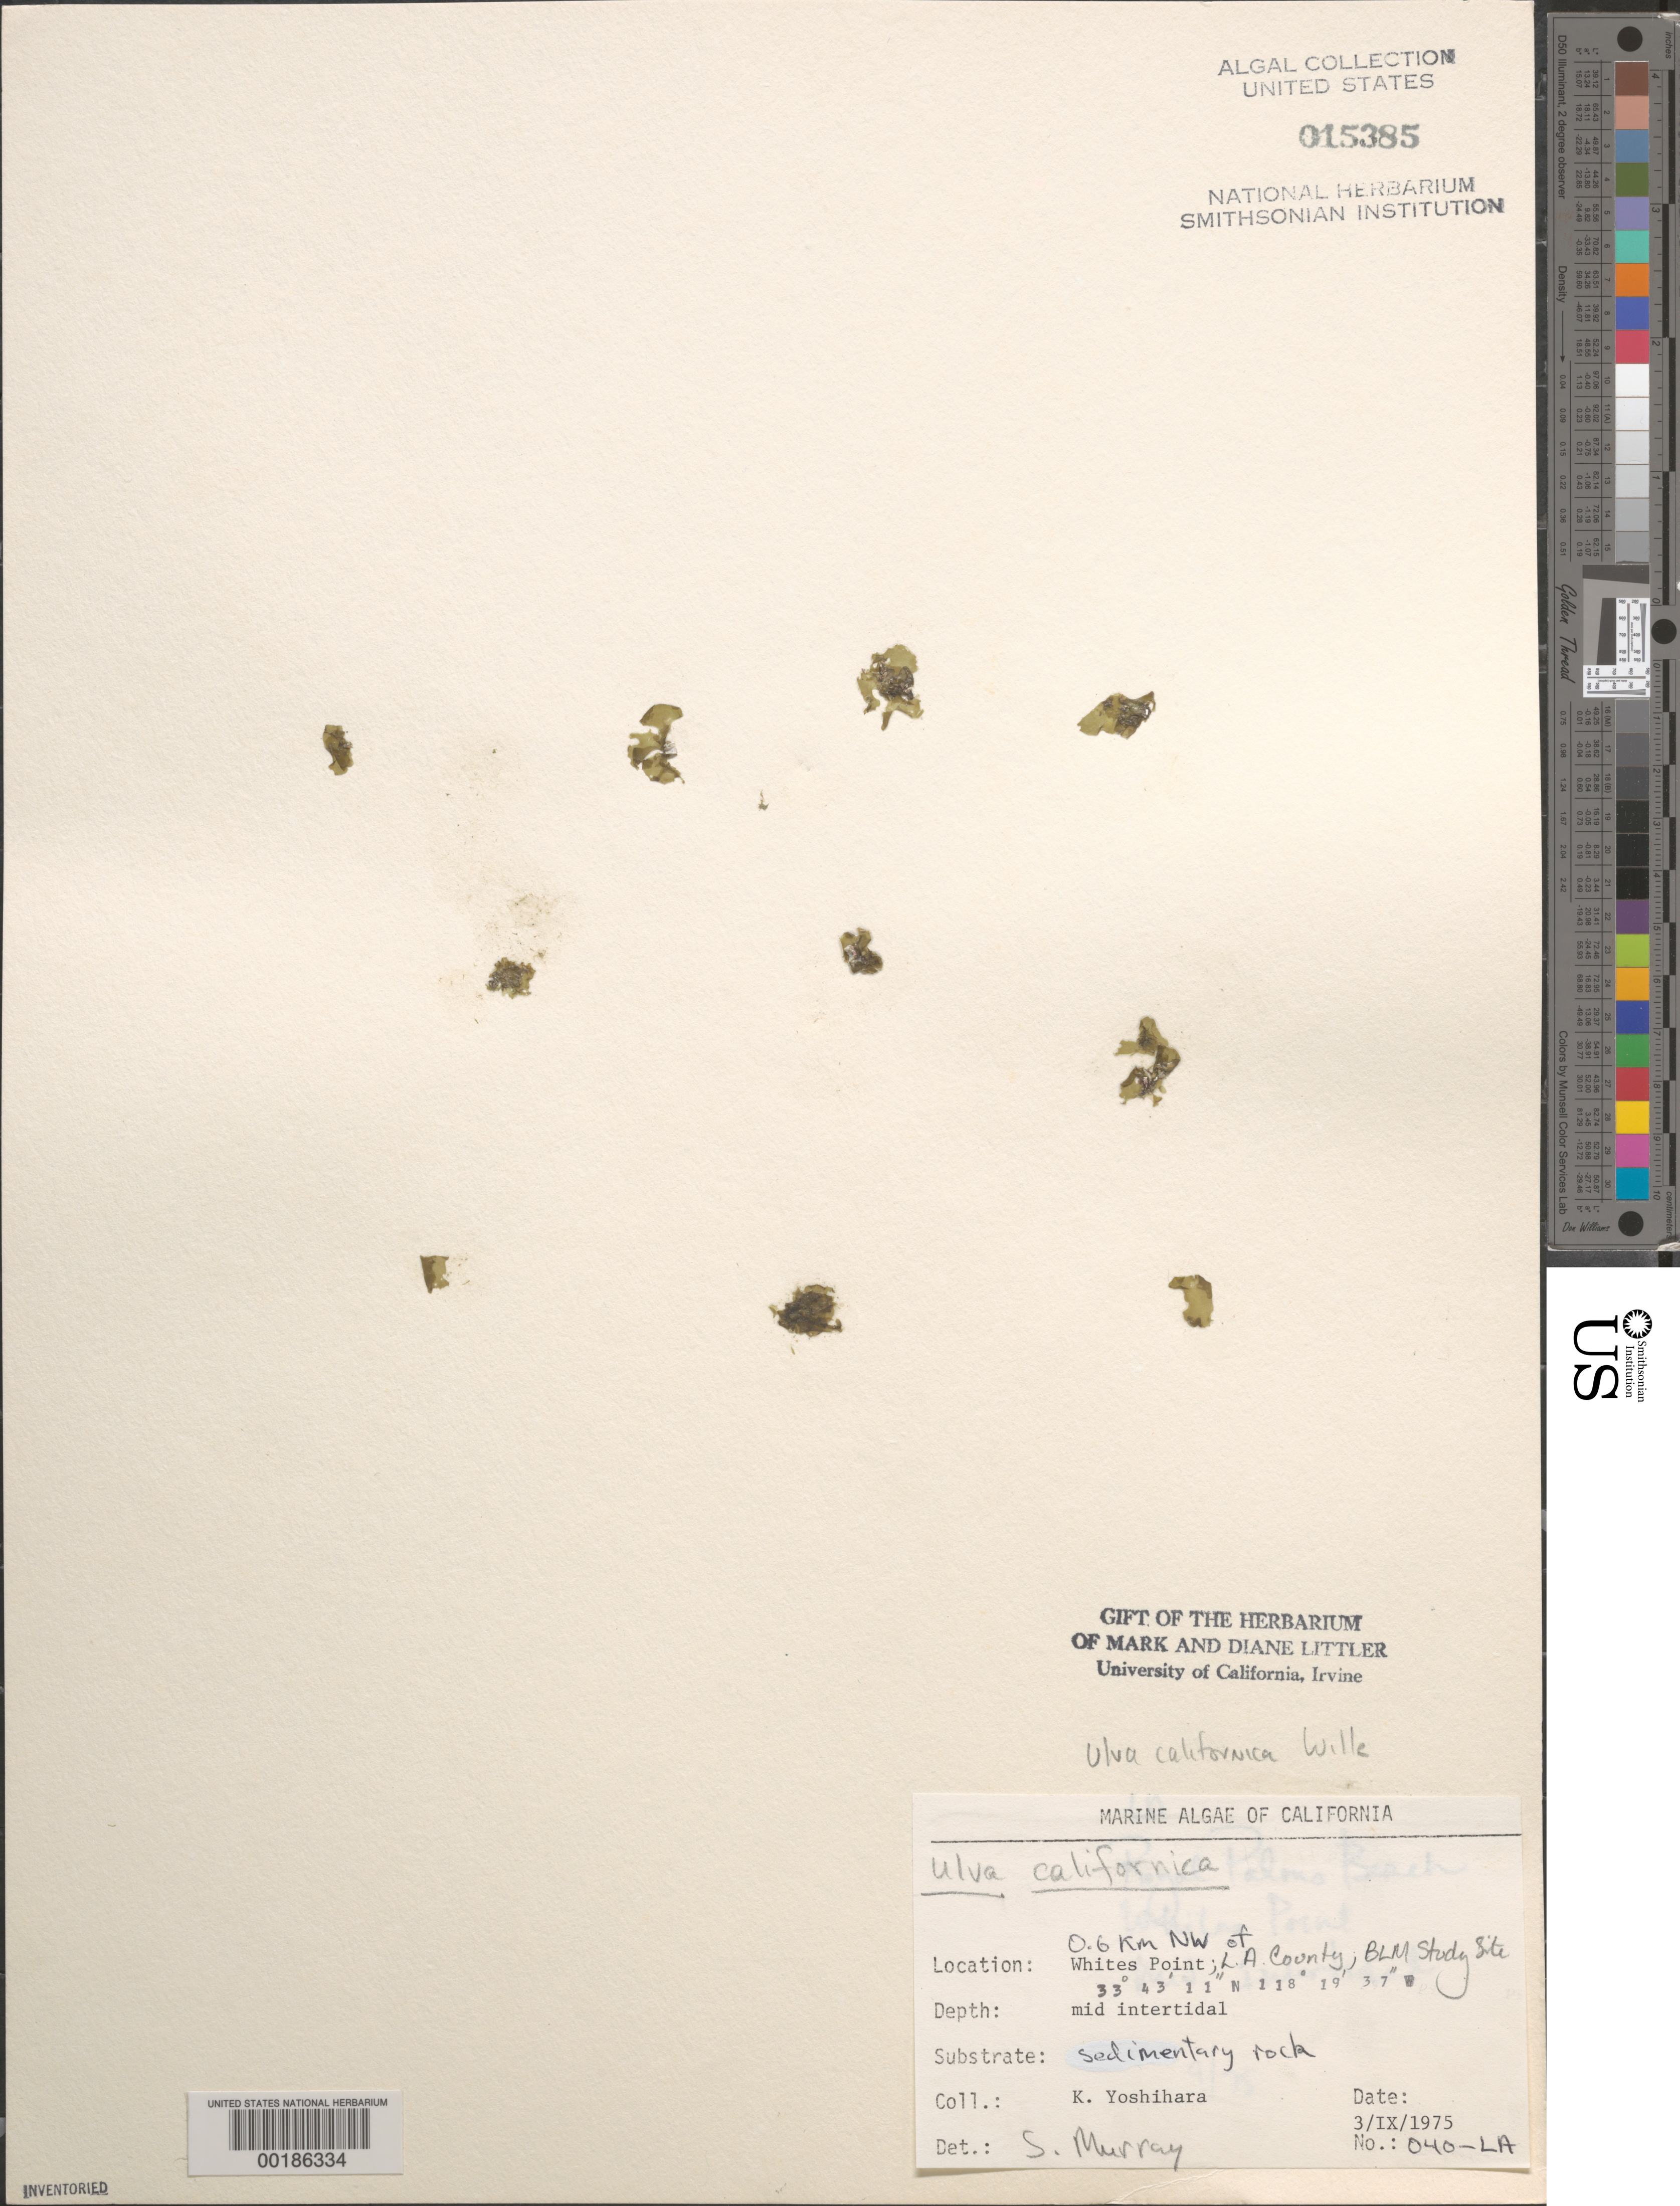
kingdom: Plantae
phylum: Chlorophyta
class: Ulvophyceae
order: Ulvales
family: Ulvaceae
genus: Ulva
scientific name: Ulva californica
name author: N.Wille in Collins et al.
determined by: Murray, S. N.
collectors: K. Yoshihara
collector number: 040-la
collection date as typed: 03 Sep 1975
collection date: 1975-09-03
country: United States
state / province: California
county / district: Los Angeles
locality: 0.6 km northwest of Whites Point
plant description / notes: BLM-SOCALBIGHT Rocky Intertidal Survey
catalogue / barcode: US 15385